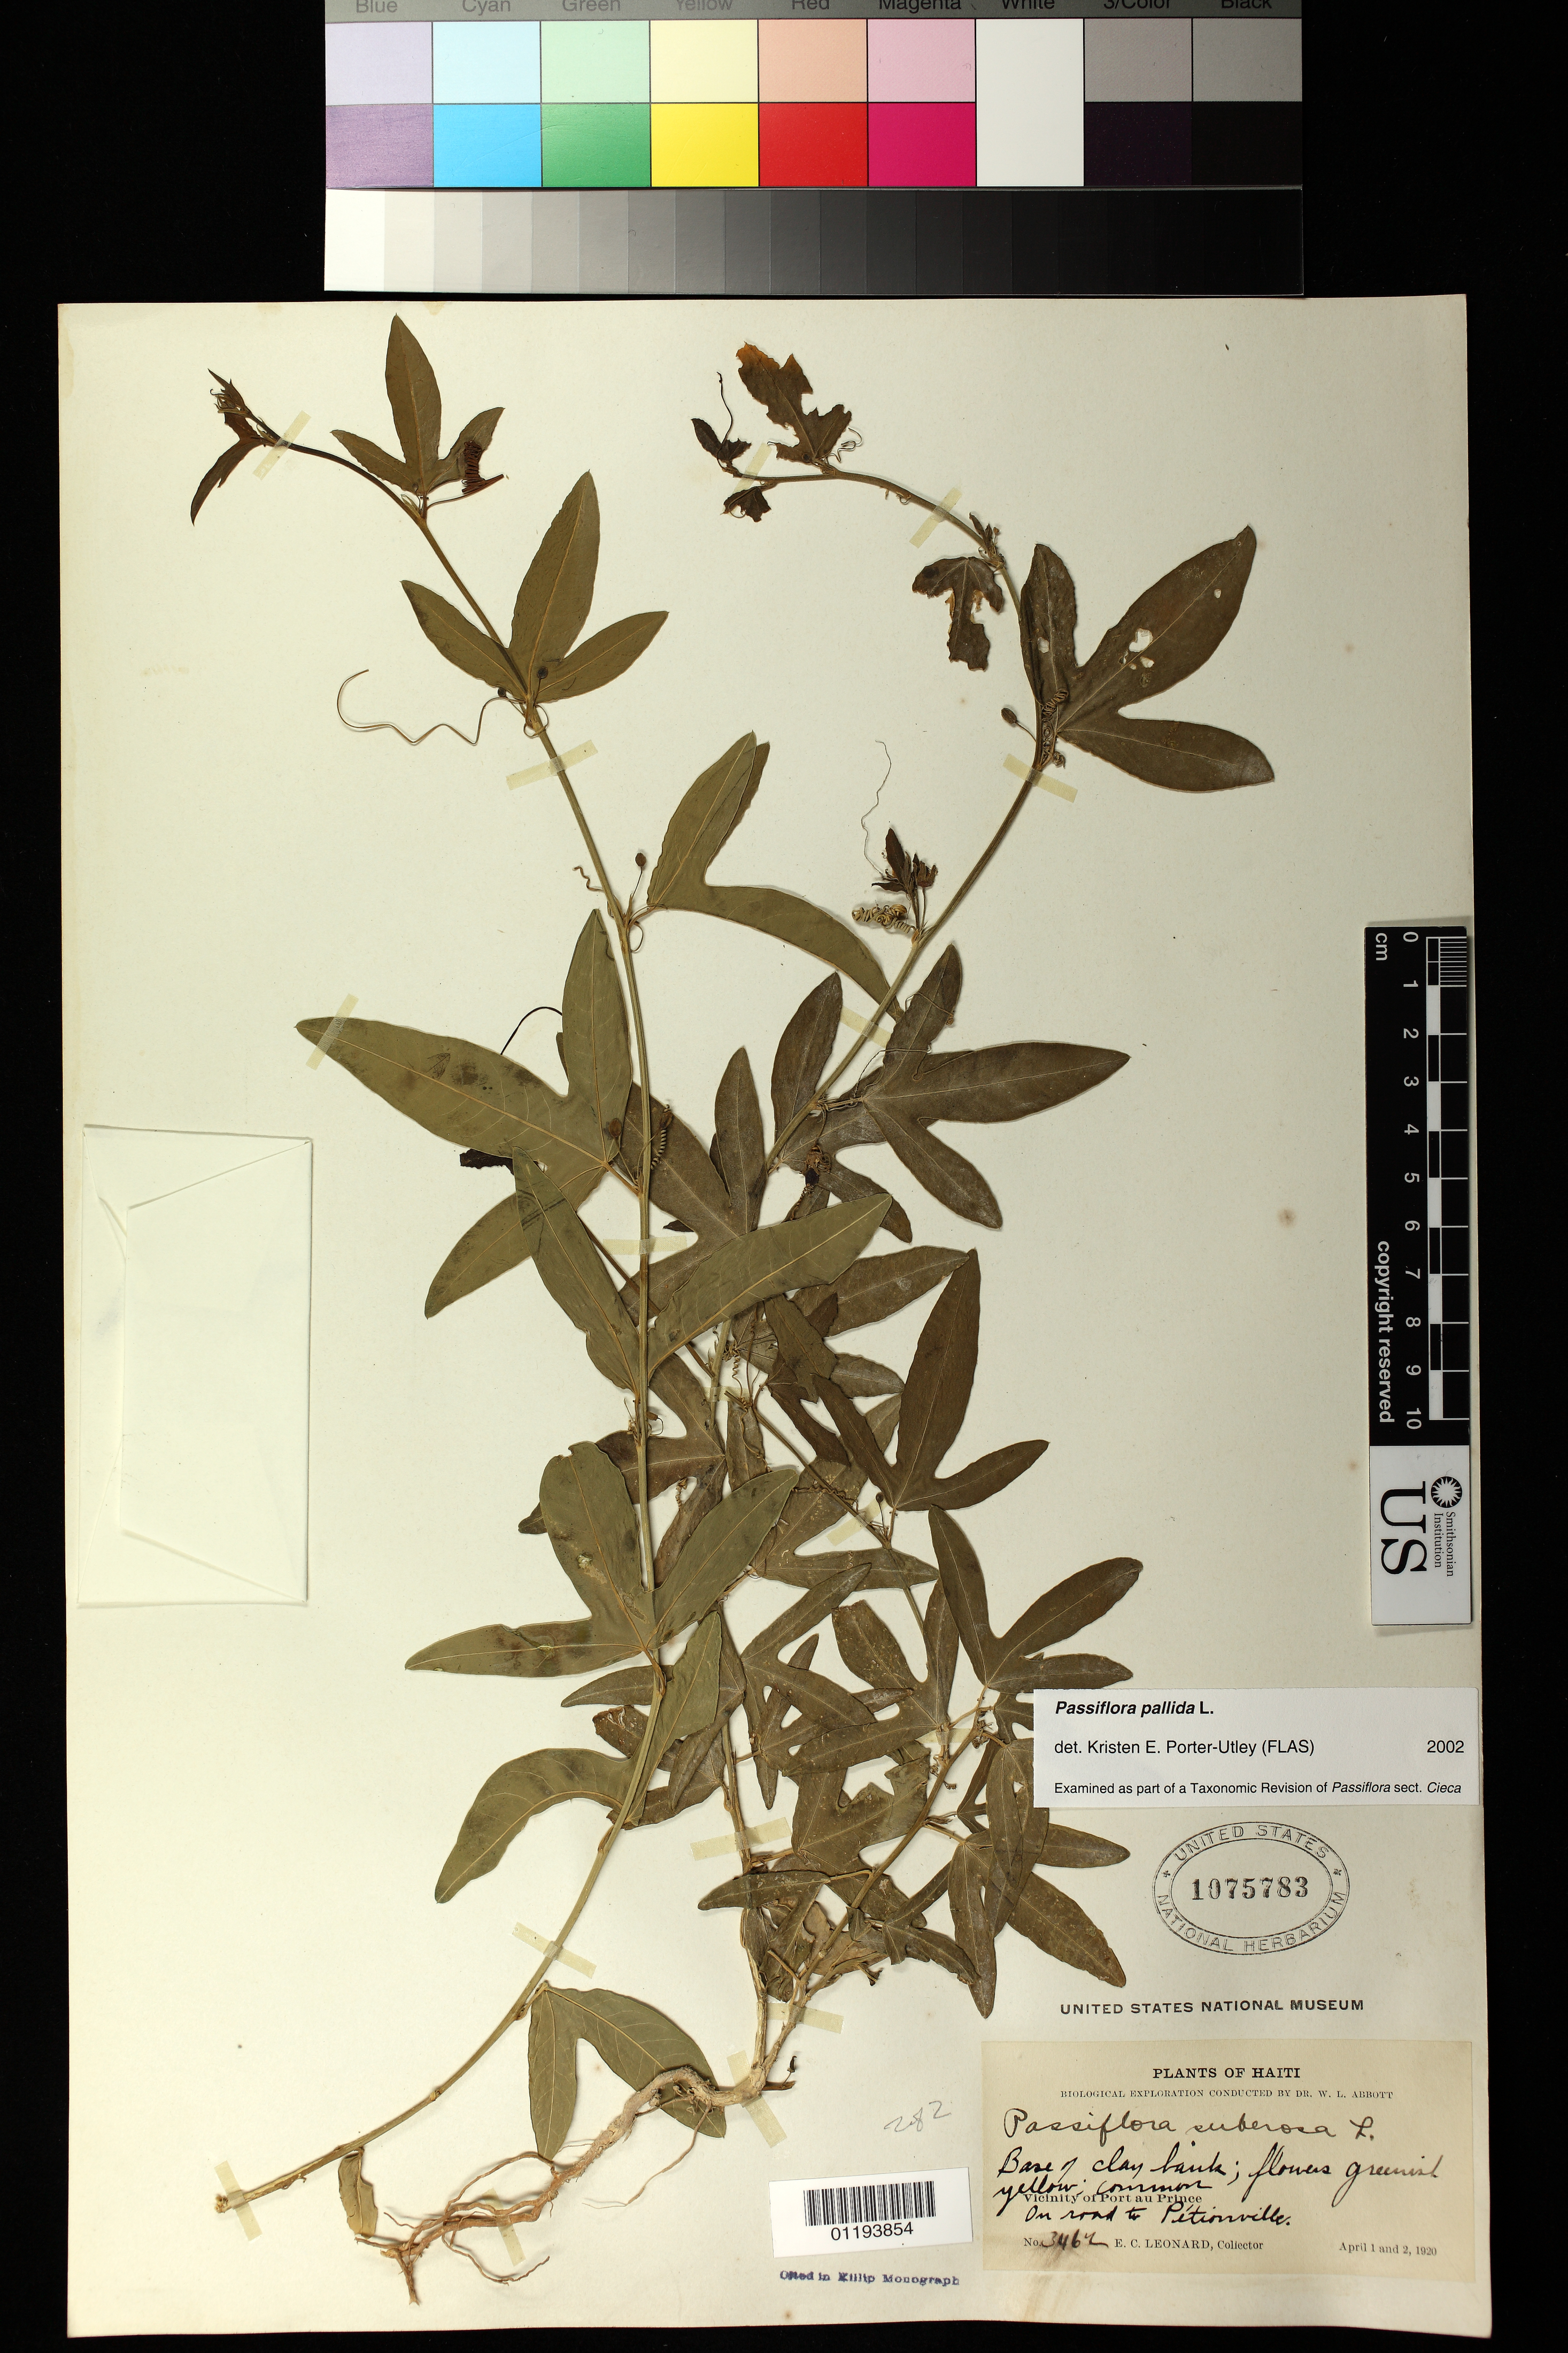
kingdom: Plantae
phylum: Tracheophyta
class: Magnoliopsida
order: Malpighiales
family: Passifloraceae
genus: Passiflora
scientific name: Passiflora pallida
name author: L.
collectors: E. C. Leonard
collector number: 3462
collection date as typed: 1920 Apr 01 1920 Apr 02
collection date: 1920-04-01/1920-04-02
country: Haiti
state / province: Ouest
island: Hispaniola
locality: Base of clay bank, on road to Petionville. Vicinity of Port au Prince.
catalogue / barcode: US 1075783